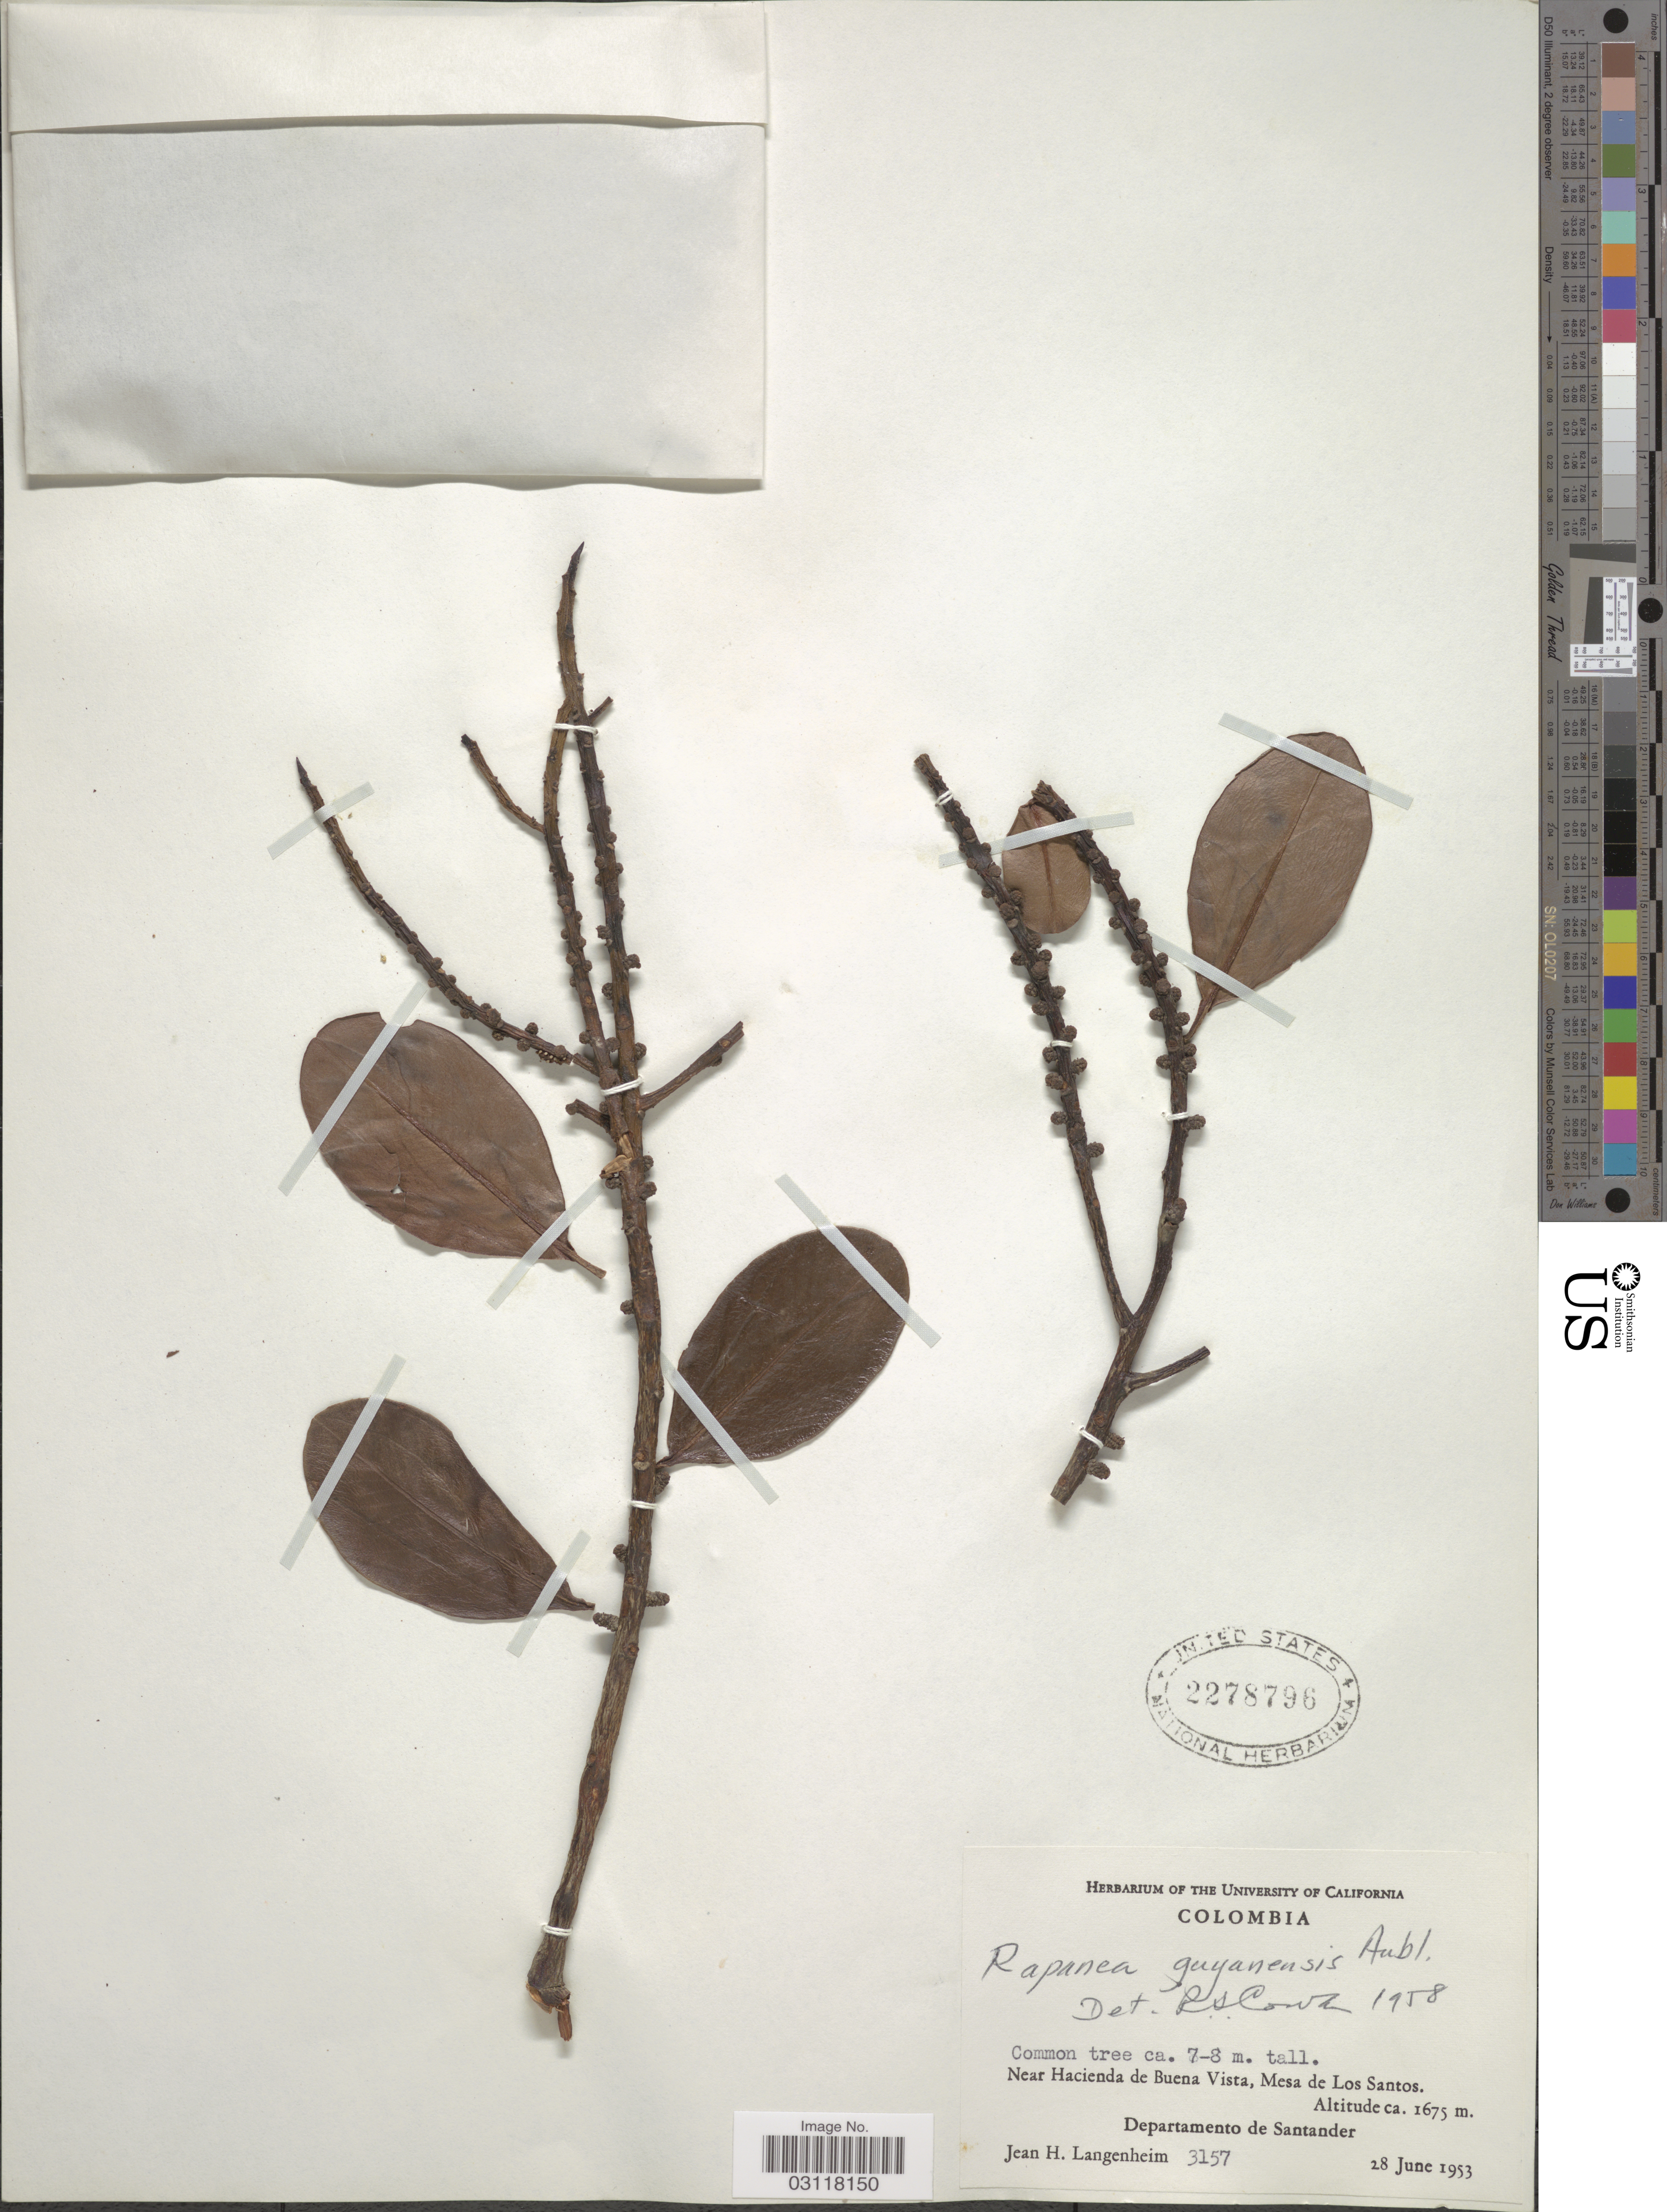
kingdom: Plantae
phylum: Tracheophyta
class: Magnoliopsida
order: Ericales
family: Primulaceae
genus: Rapanea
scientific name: Rapanea guianensis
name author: Aubl.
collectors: J. H. Langenheim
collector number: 3157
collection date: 1953-06-28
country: Colombia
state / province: Santander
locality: Near Hacienda de Buena Vista, Mesa de Los Santos. Departamento de Santander.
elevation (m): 1675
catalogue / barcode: US 2278796